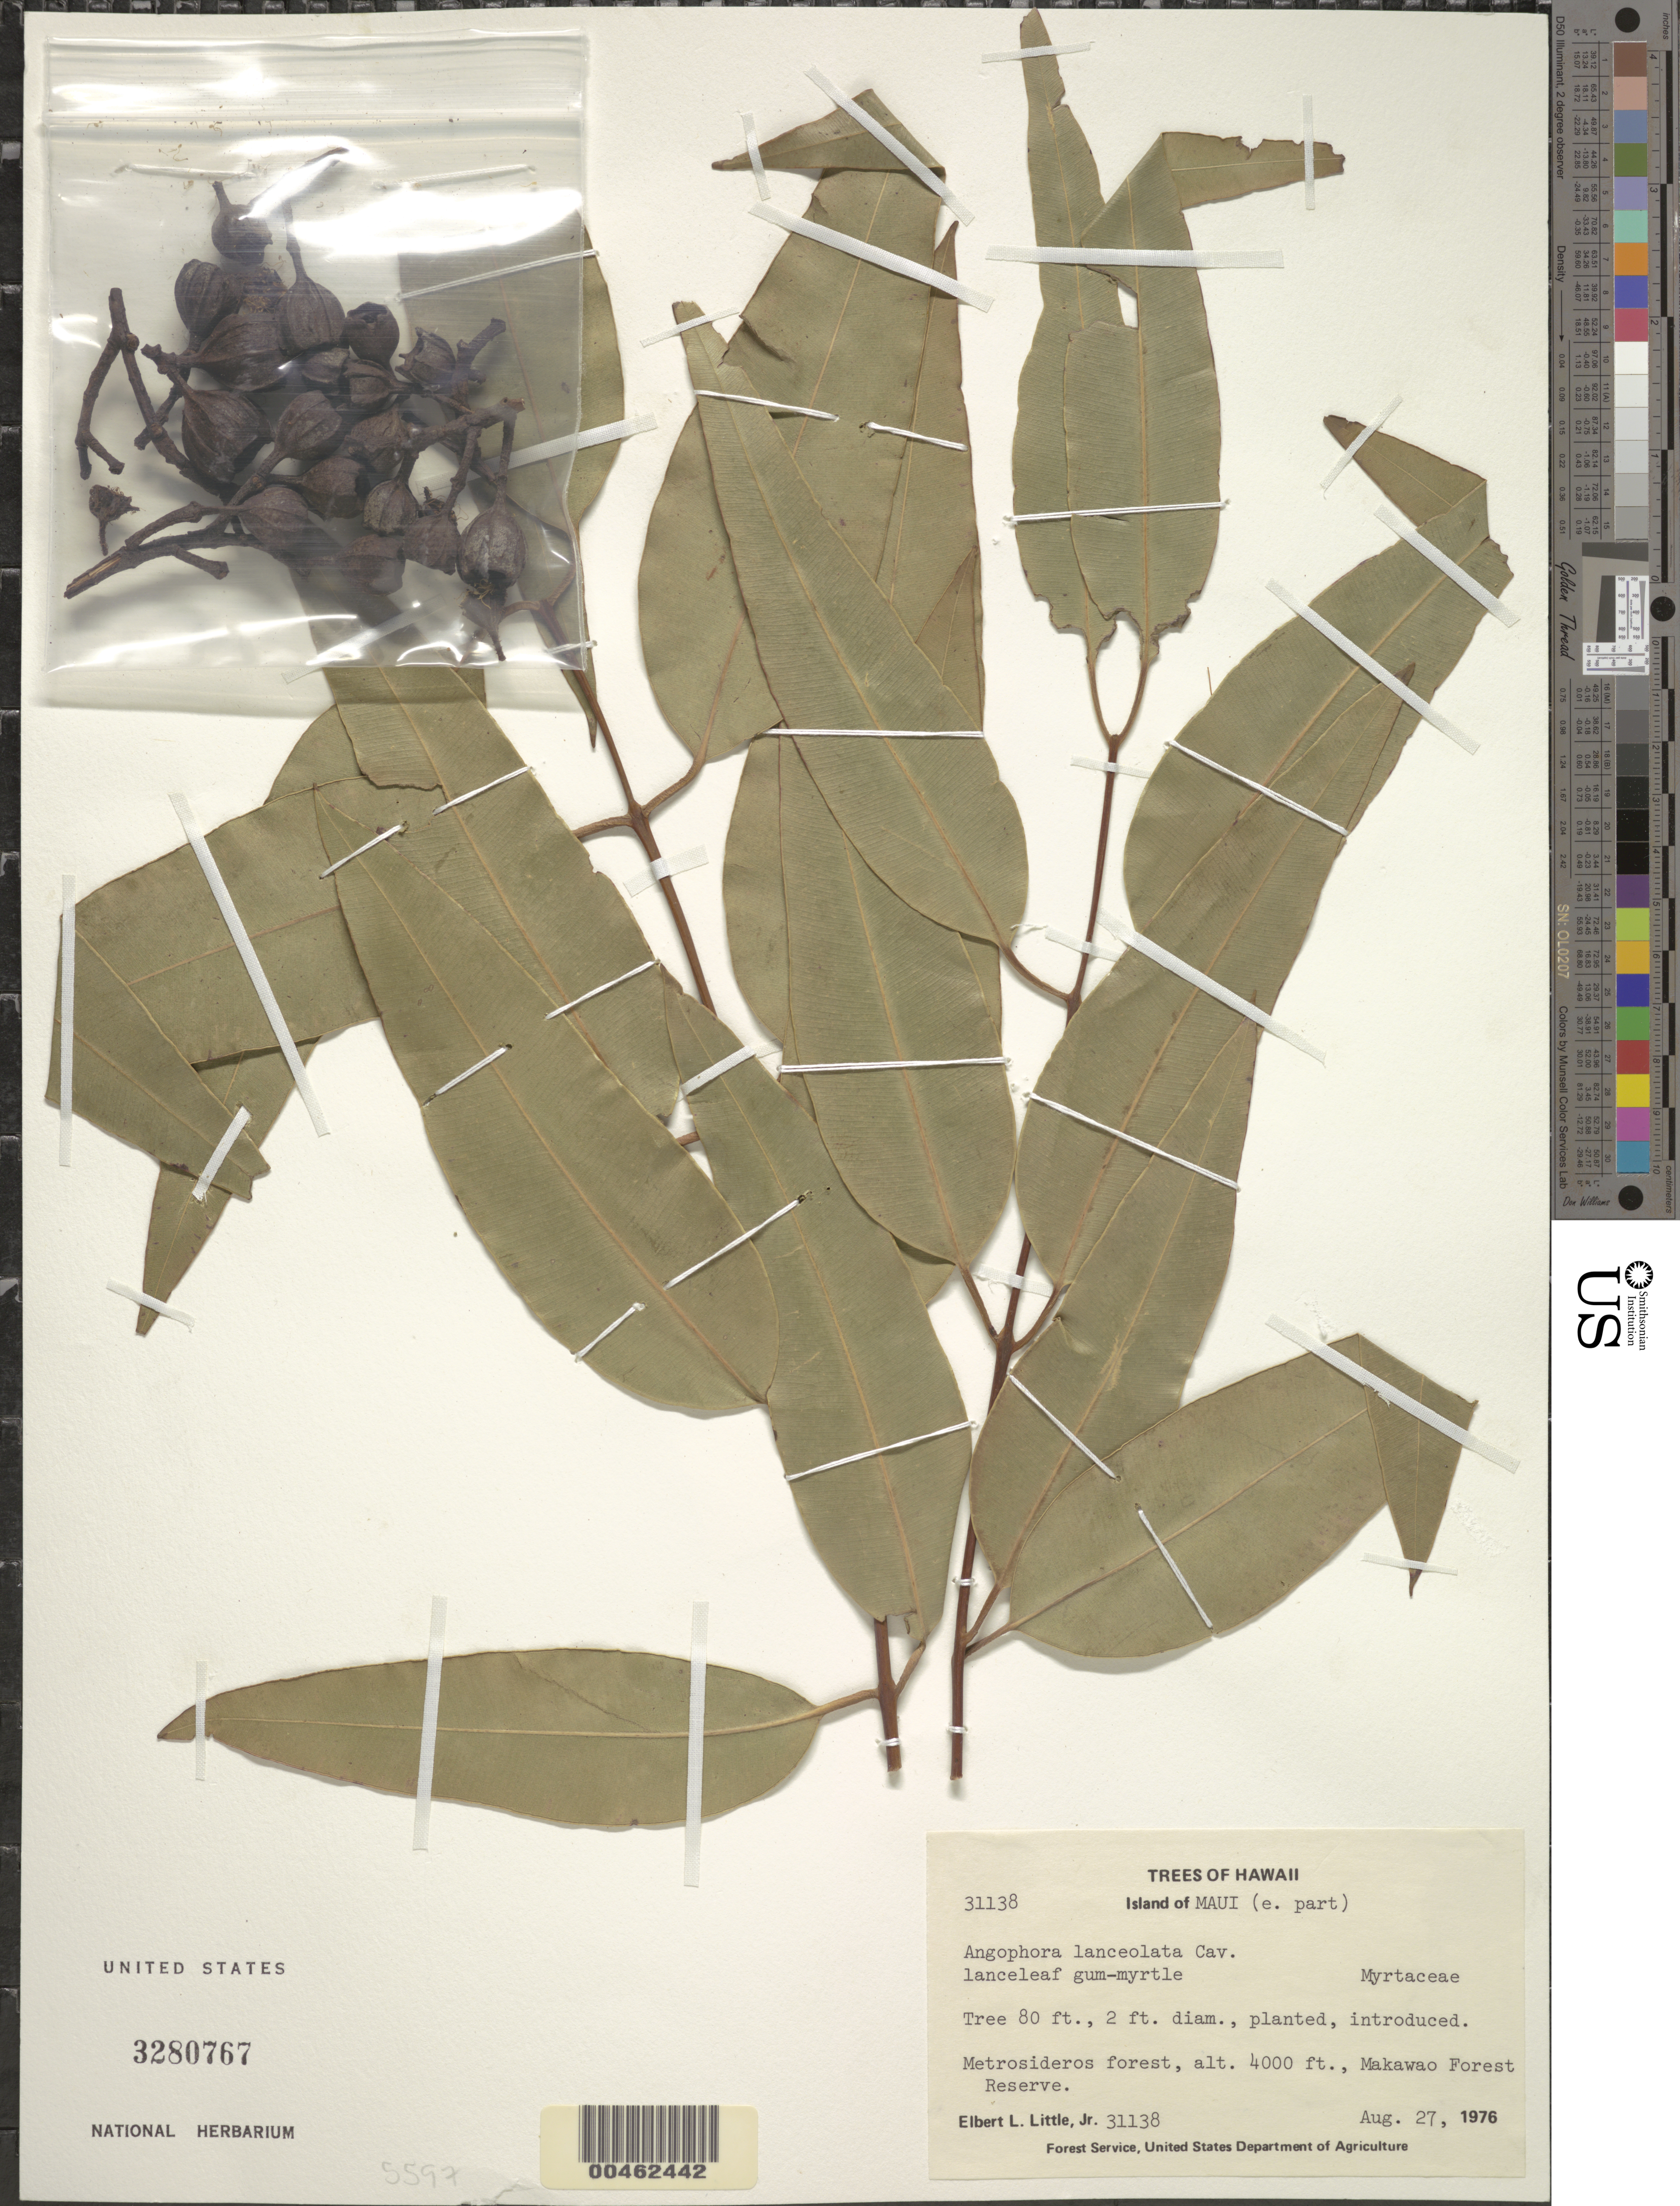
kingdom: Plantae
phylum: Tracheophyta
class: Magnoliopsida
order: Myrtales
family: Myrtaceae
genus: Angophora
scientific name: Angophora lanceolata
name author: Cav.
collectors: E. L. Little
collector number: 31138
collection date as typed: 27 Aug 1976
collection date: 1976-08-27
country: United States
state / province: Hawaii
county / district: Maui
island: Maui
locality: E part of Maui, Makawao Forest Reserve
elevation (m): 1219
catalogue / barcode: US 3280767